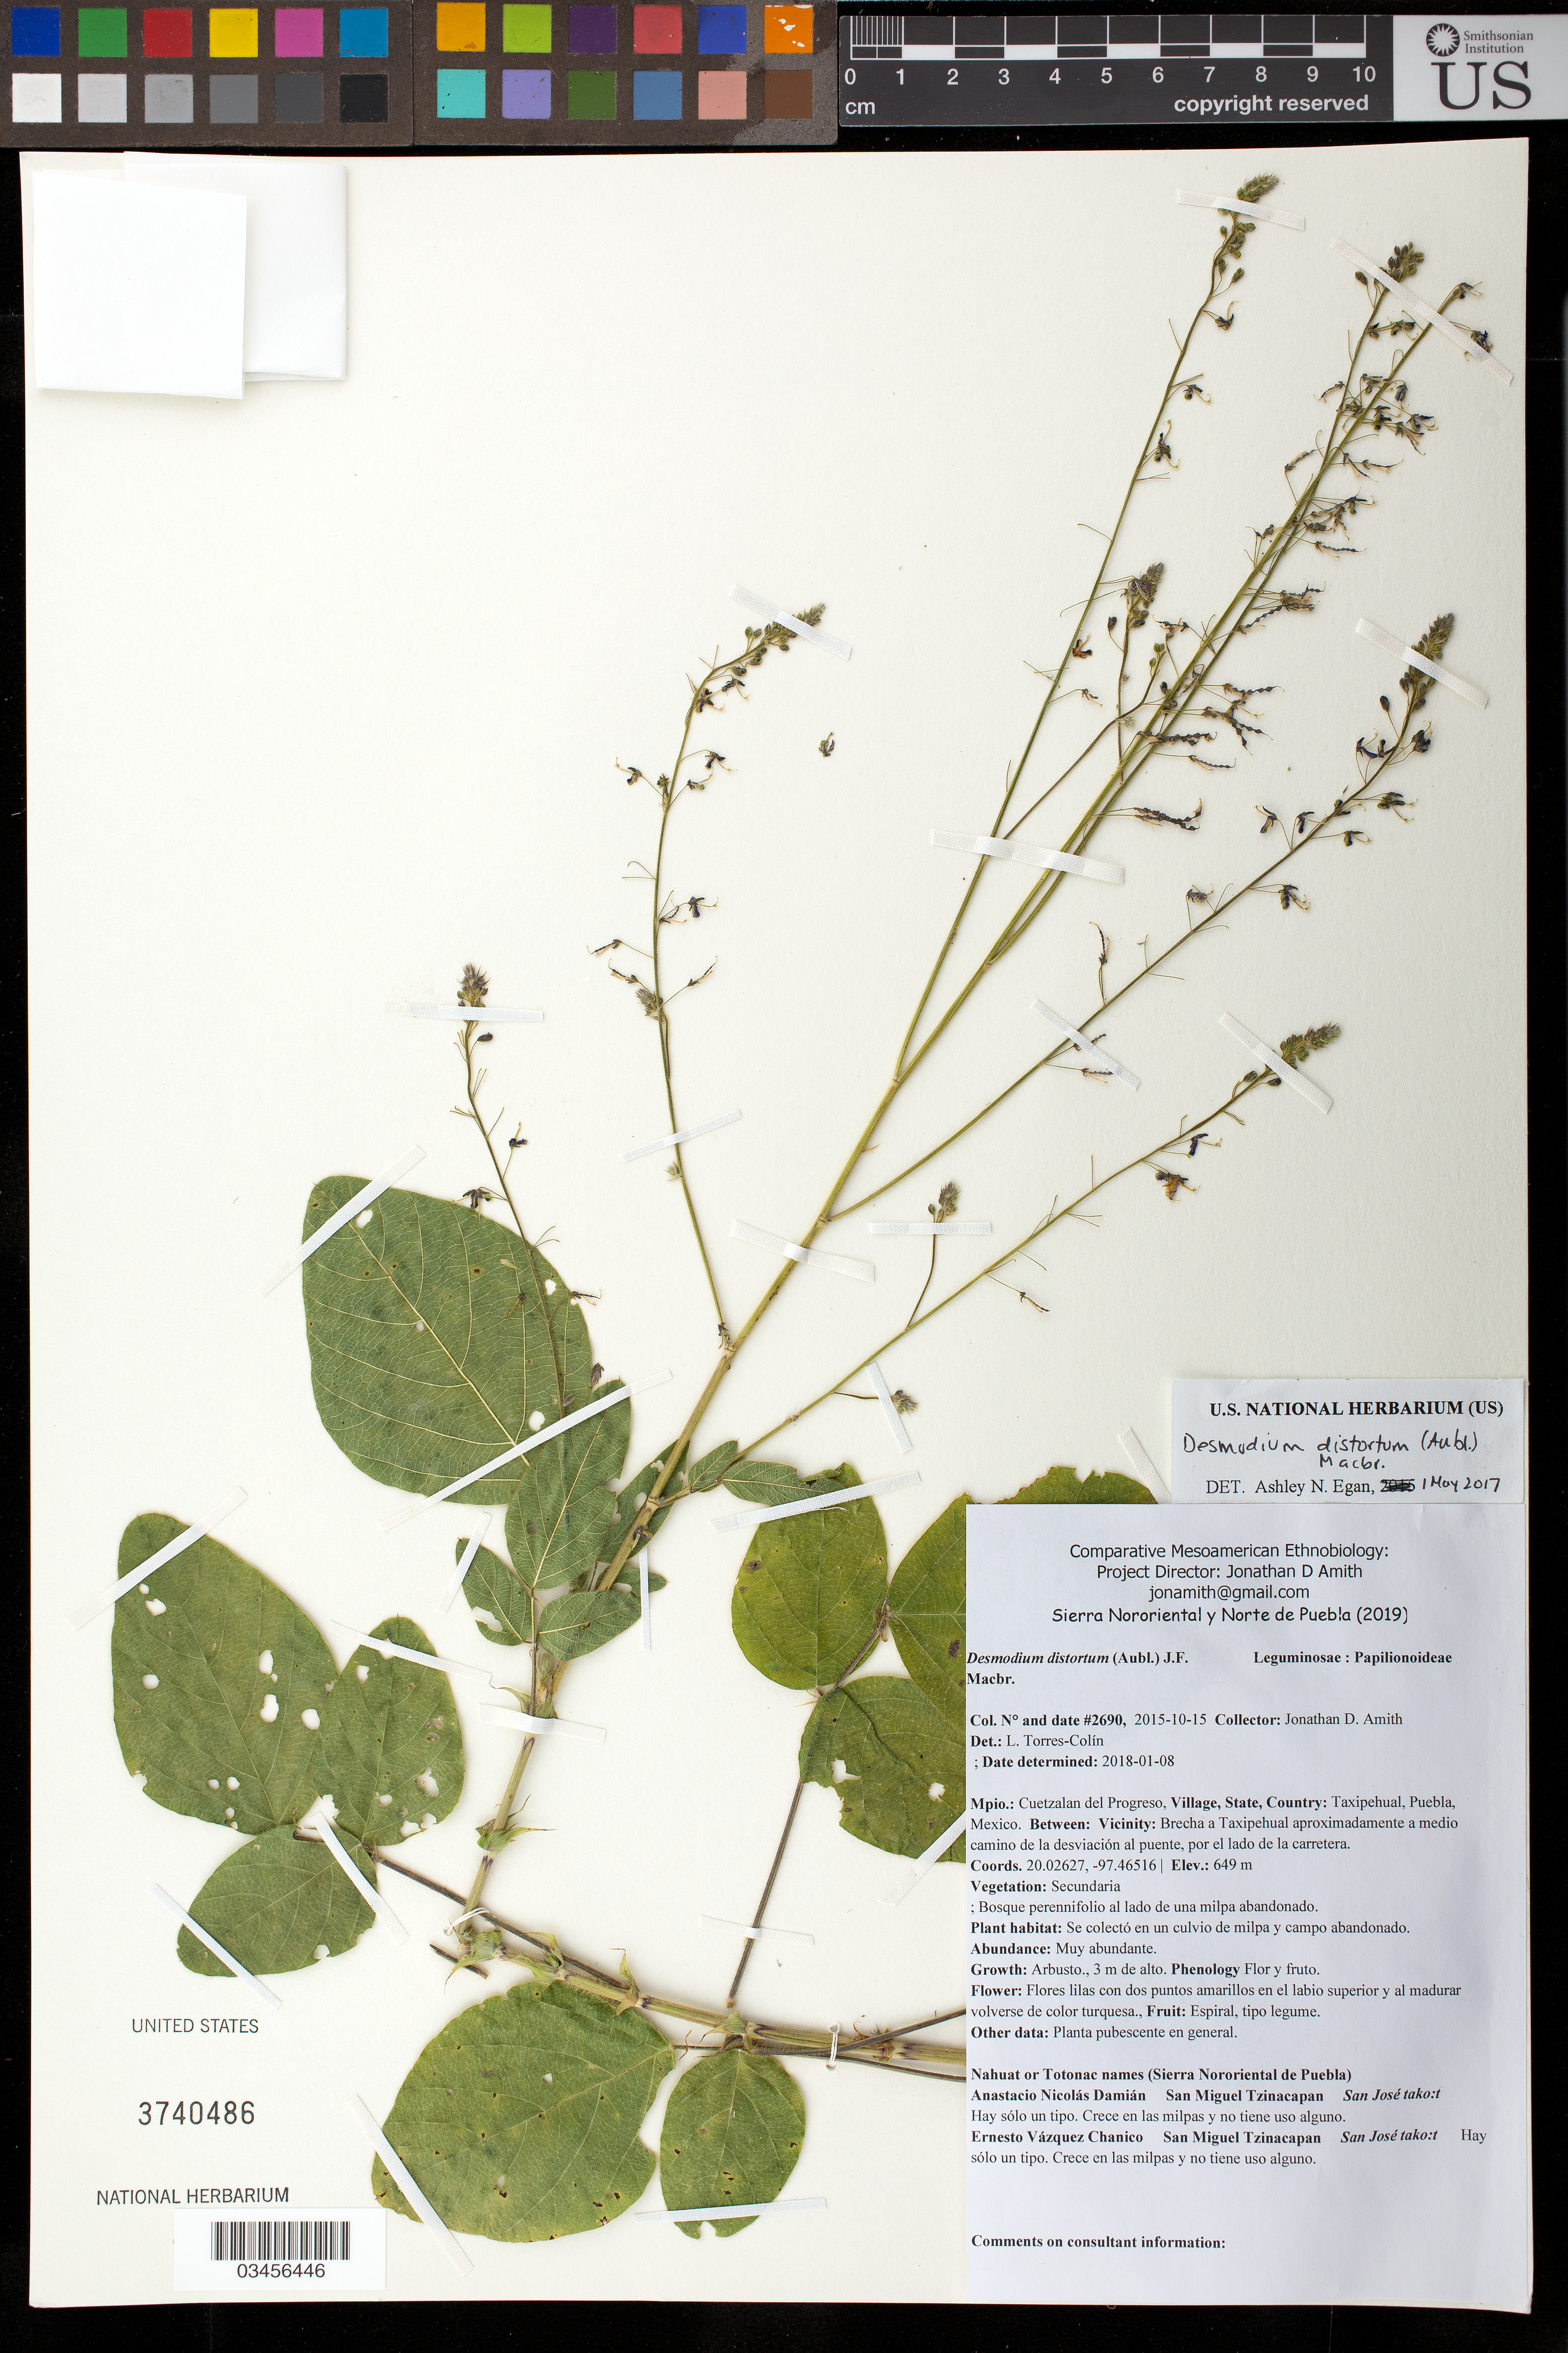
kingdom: Plantae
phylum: Tracheophyta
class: Magnoliopsida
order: Fabales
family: Fabaceae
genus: Desmodium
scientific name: Desmodium distortum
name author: (Aubl.) J.F. Macbr.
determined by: Torres-Colín, Leticia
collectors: J. D. Amith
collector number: JDA_02690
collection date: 2015-10-15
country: México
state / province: Puebla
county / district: Cuetzalan del Progreso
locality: PUEBLO: Taxipehual; LOCALIDAD EXACTA: Brecha a Taxipehual aproximadamente a medio camino de la desviación al puente, por el lado de la carretera.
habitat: Bosque perennifolio a lado de una milpa abandonada | Se colectó en un cultivo de milpa y campo abandonado.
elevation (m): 649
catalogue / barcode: US 3740486